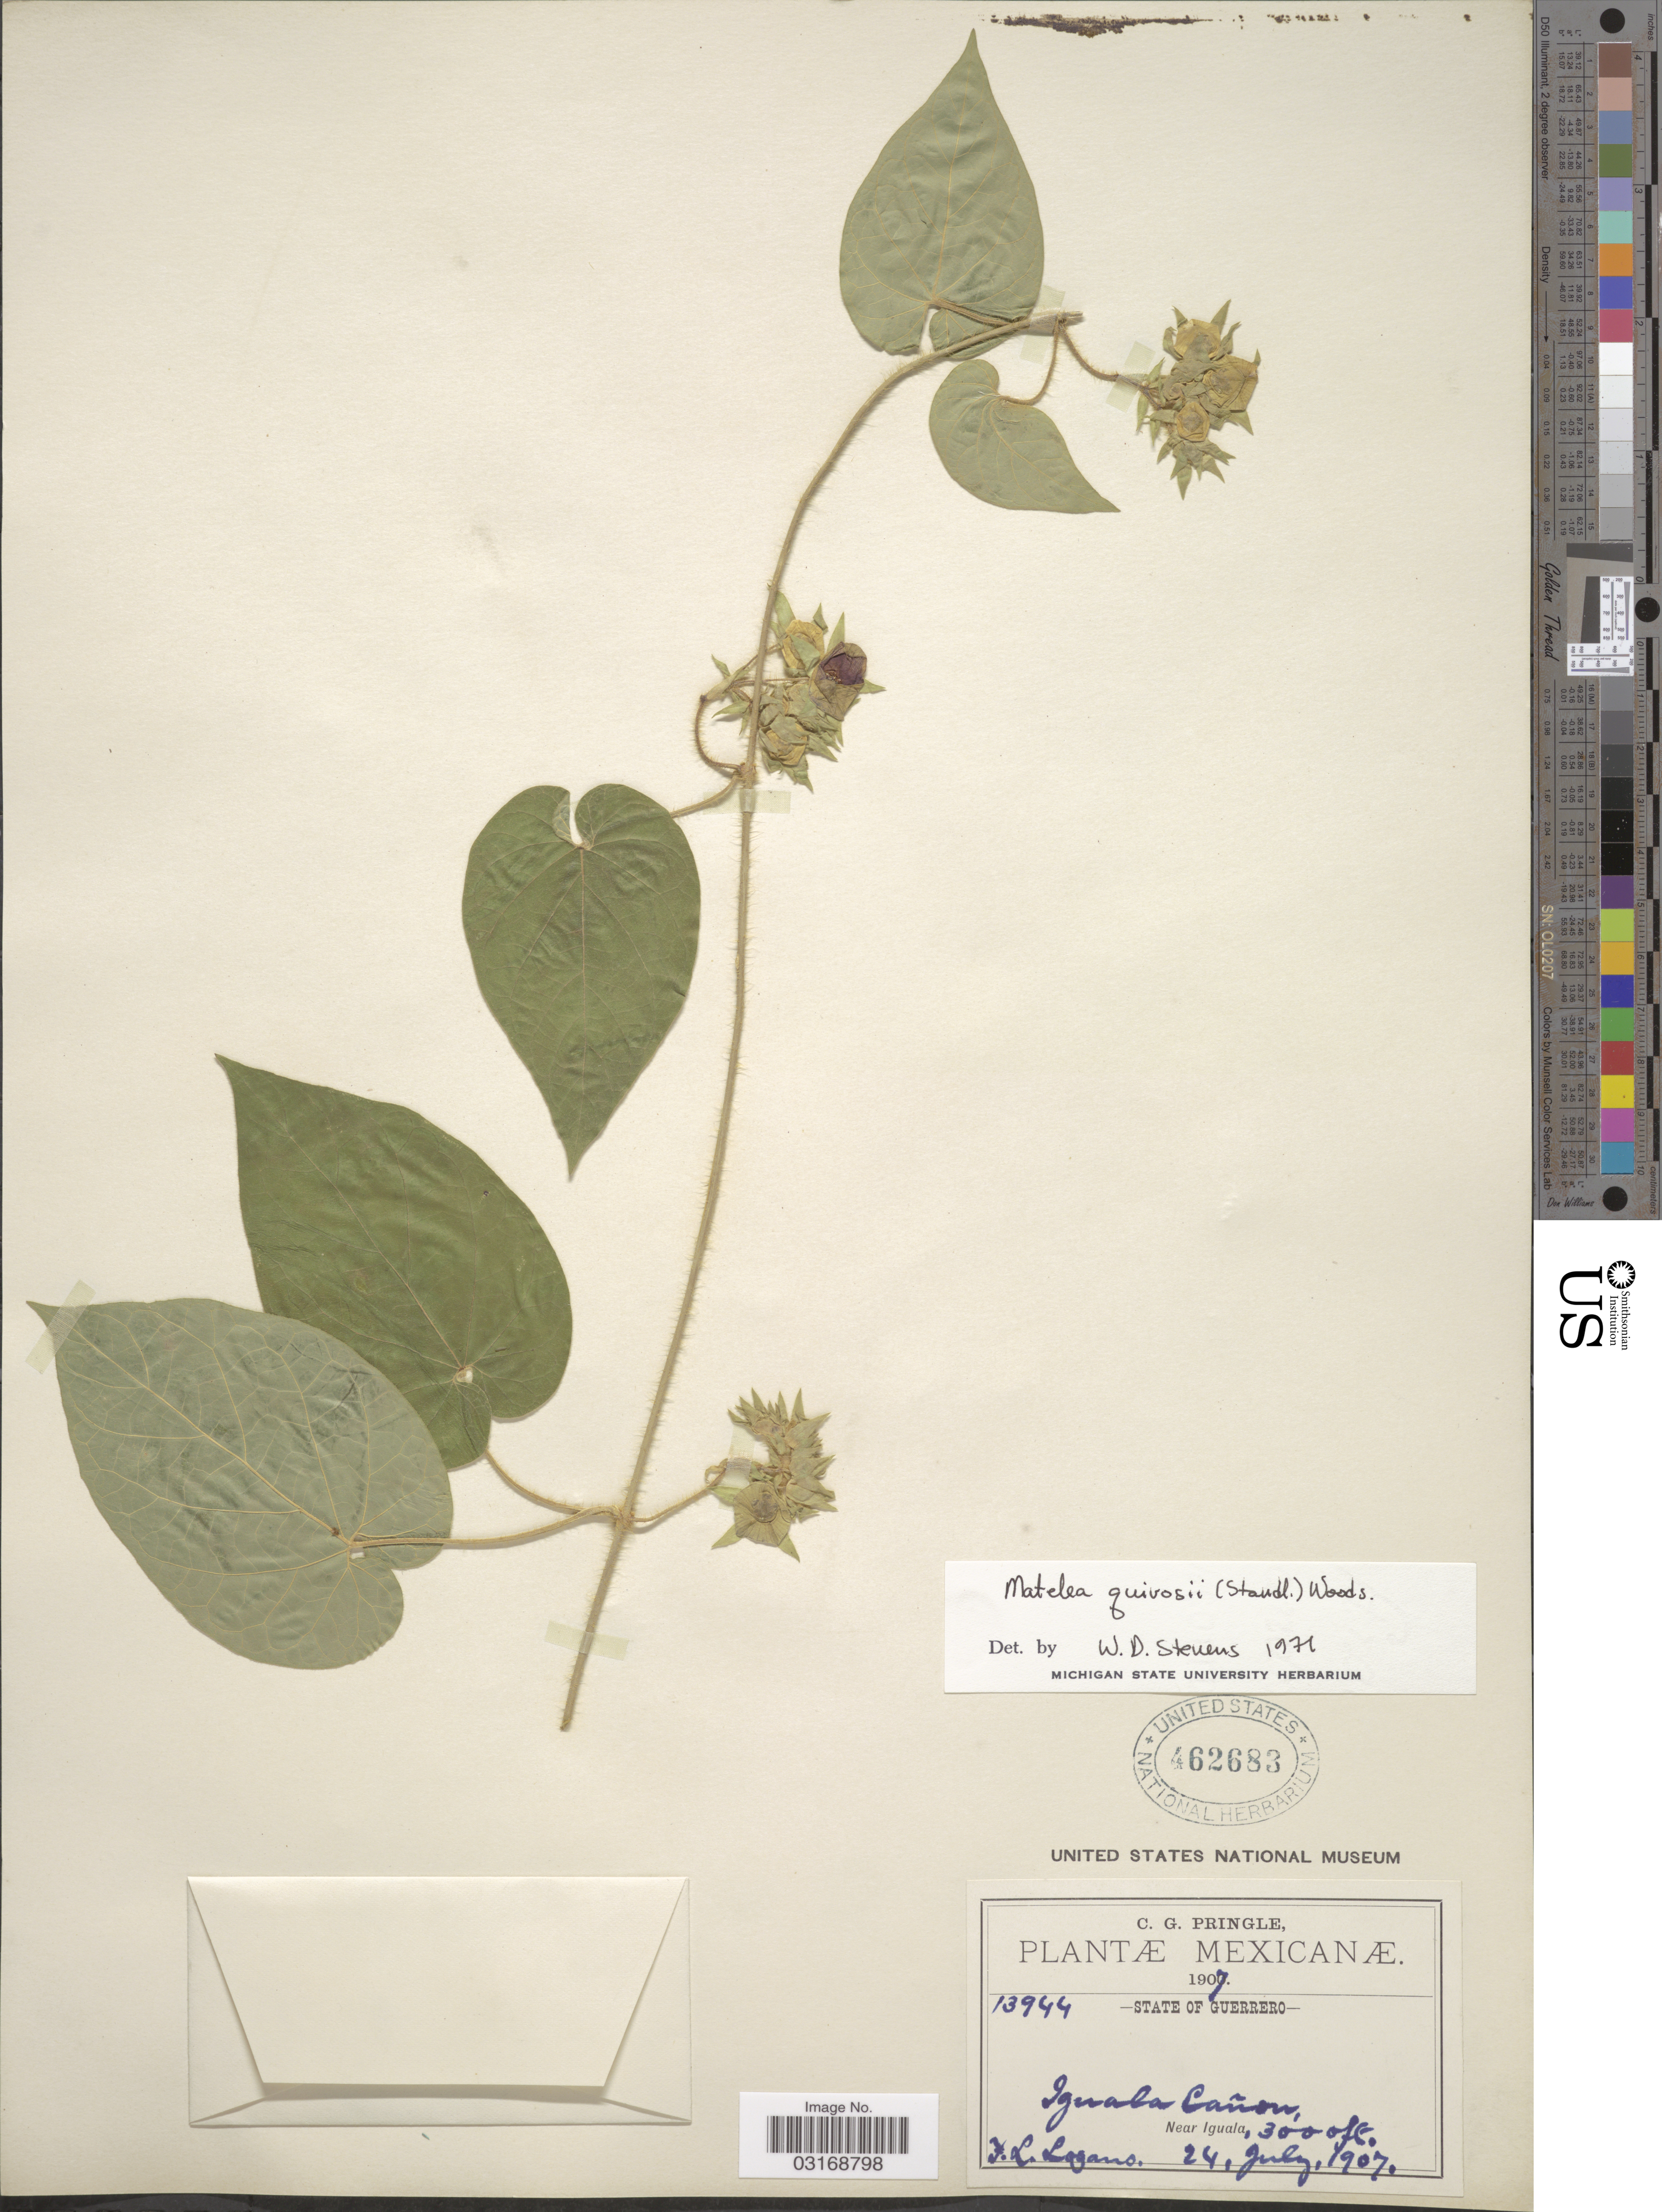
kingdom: Plantae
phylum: Tracheophyta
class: Magnoliopsida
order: Gentianales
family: Apocynaceae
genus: Matelea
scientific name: Matelea quirosii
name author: (Standl.) Woodson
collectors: F. Lozano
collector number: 13944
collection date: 1907-07-24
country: Mexico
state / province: Guerrero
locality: Iguala Cañon, Near Iguala.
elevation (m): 91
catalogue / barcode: US 462683